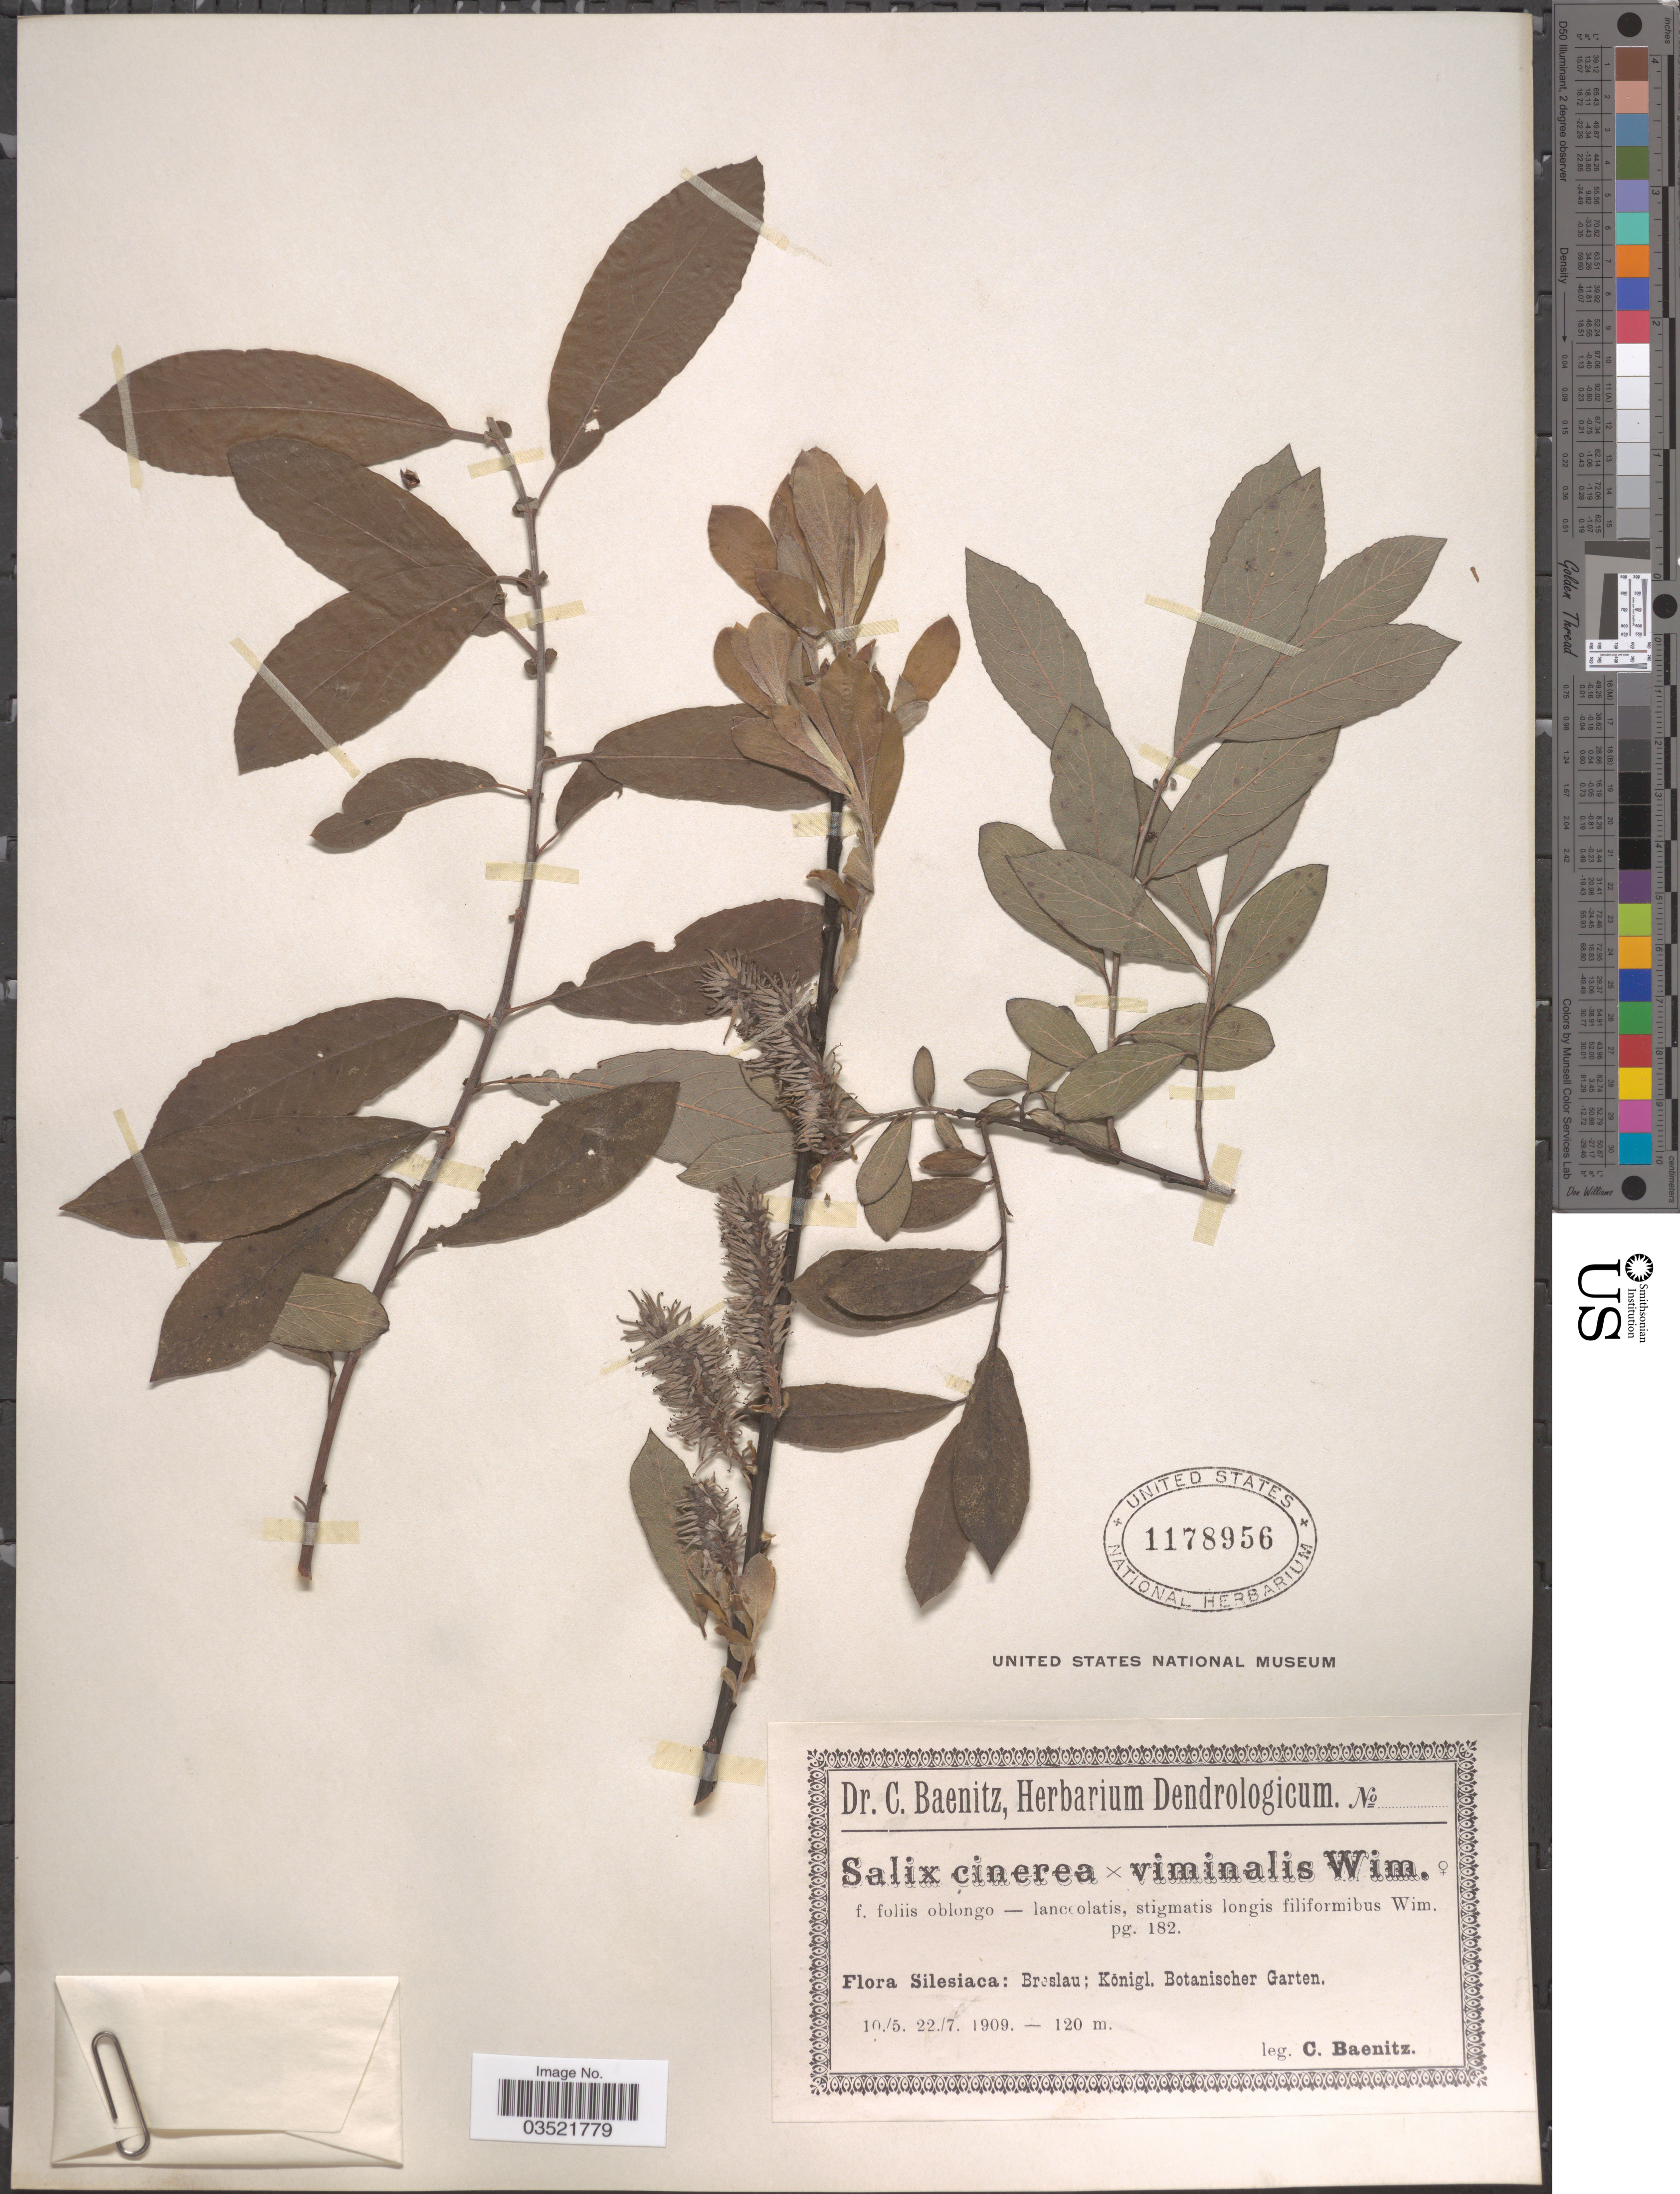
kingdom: Plantae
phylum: Tracheophyta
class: Magnoliopsida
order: Malpighiales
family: Salicaceae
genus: Salix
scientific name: Salix cinerea x S. viminalis L.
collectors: C. G. Baenitz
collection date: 1909-05-10/1909-07-22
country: Poland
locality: Silesiaca: Breslau; Königl. Botanischer Garten.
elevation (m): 120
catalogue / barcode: US 1178956